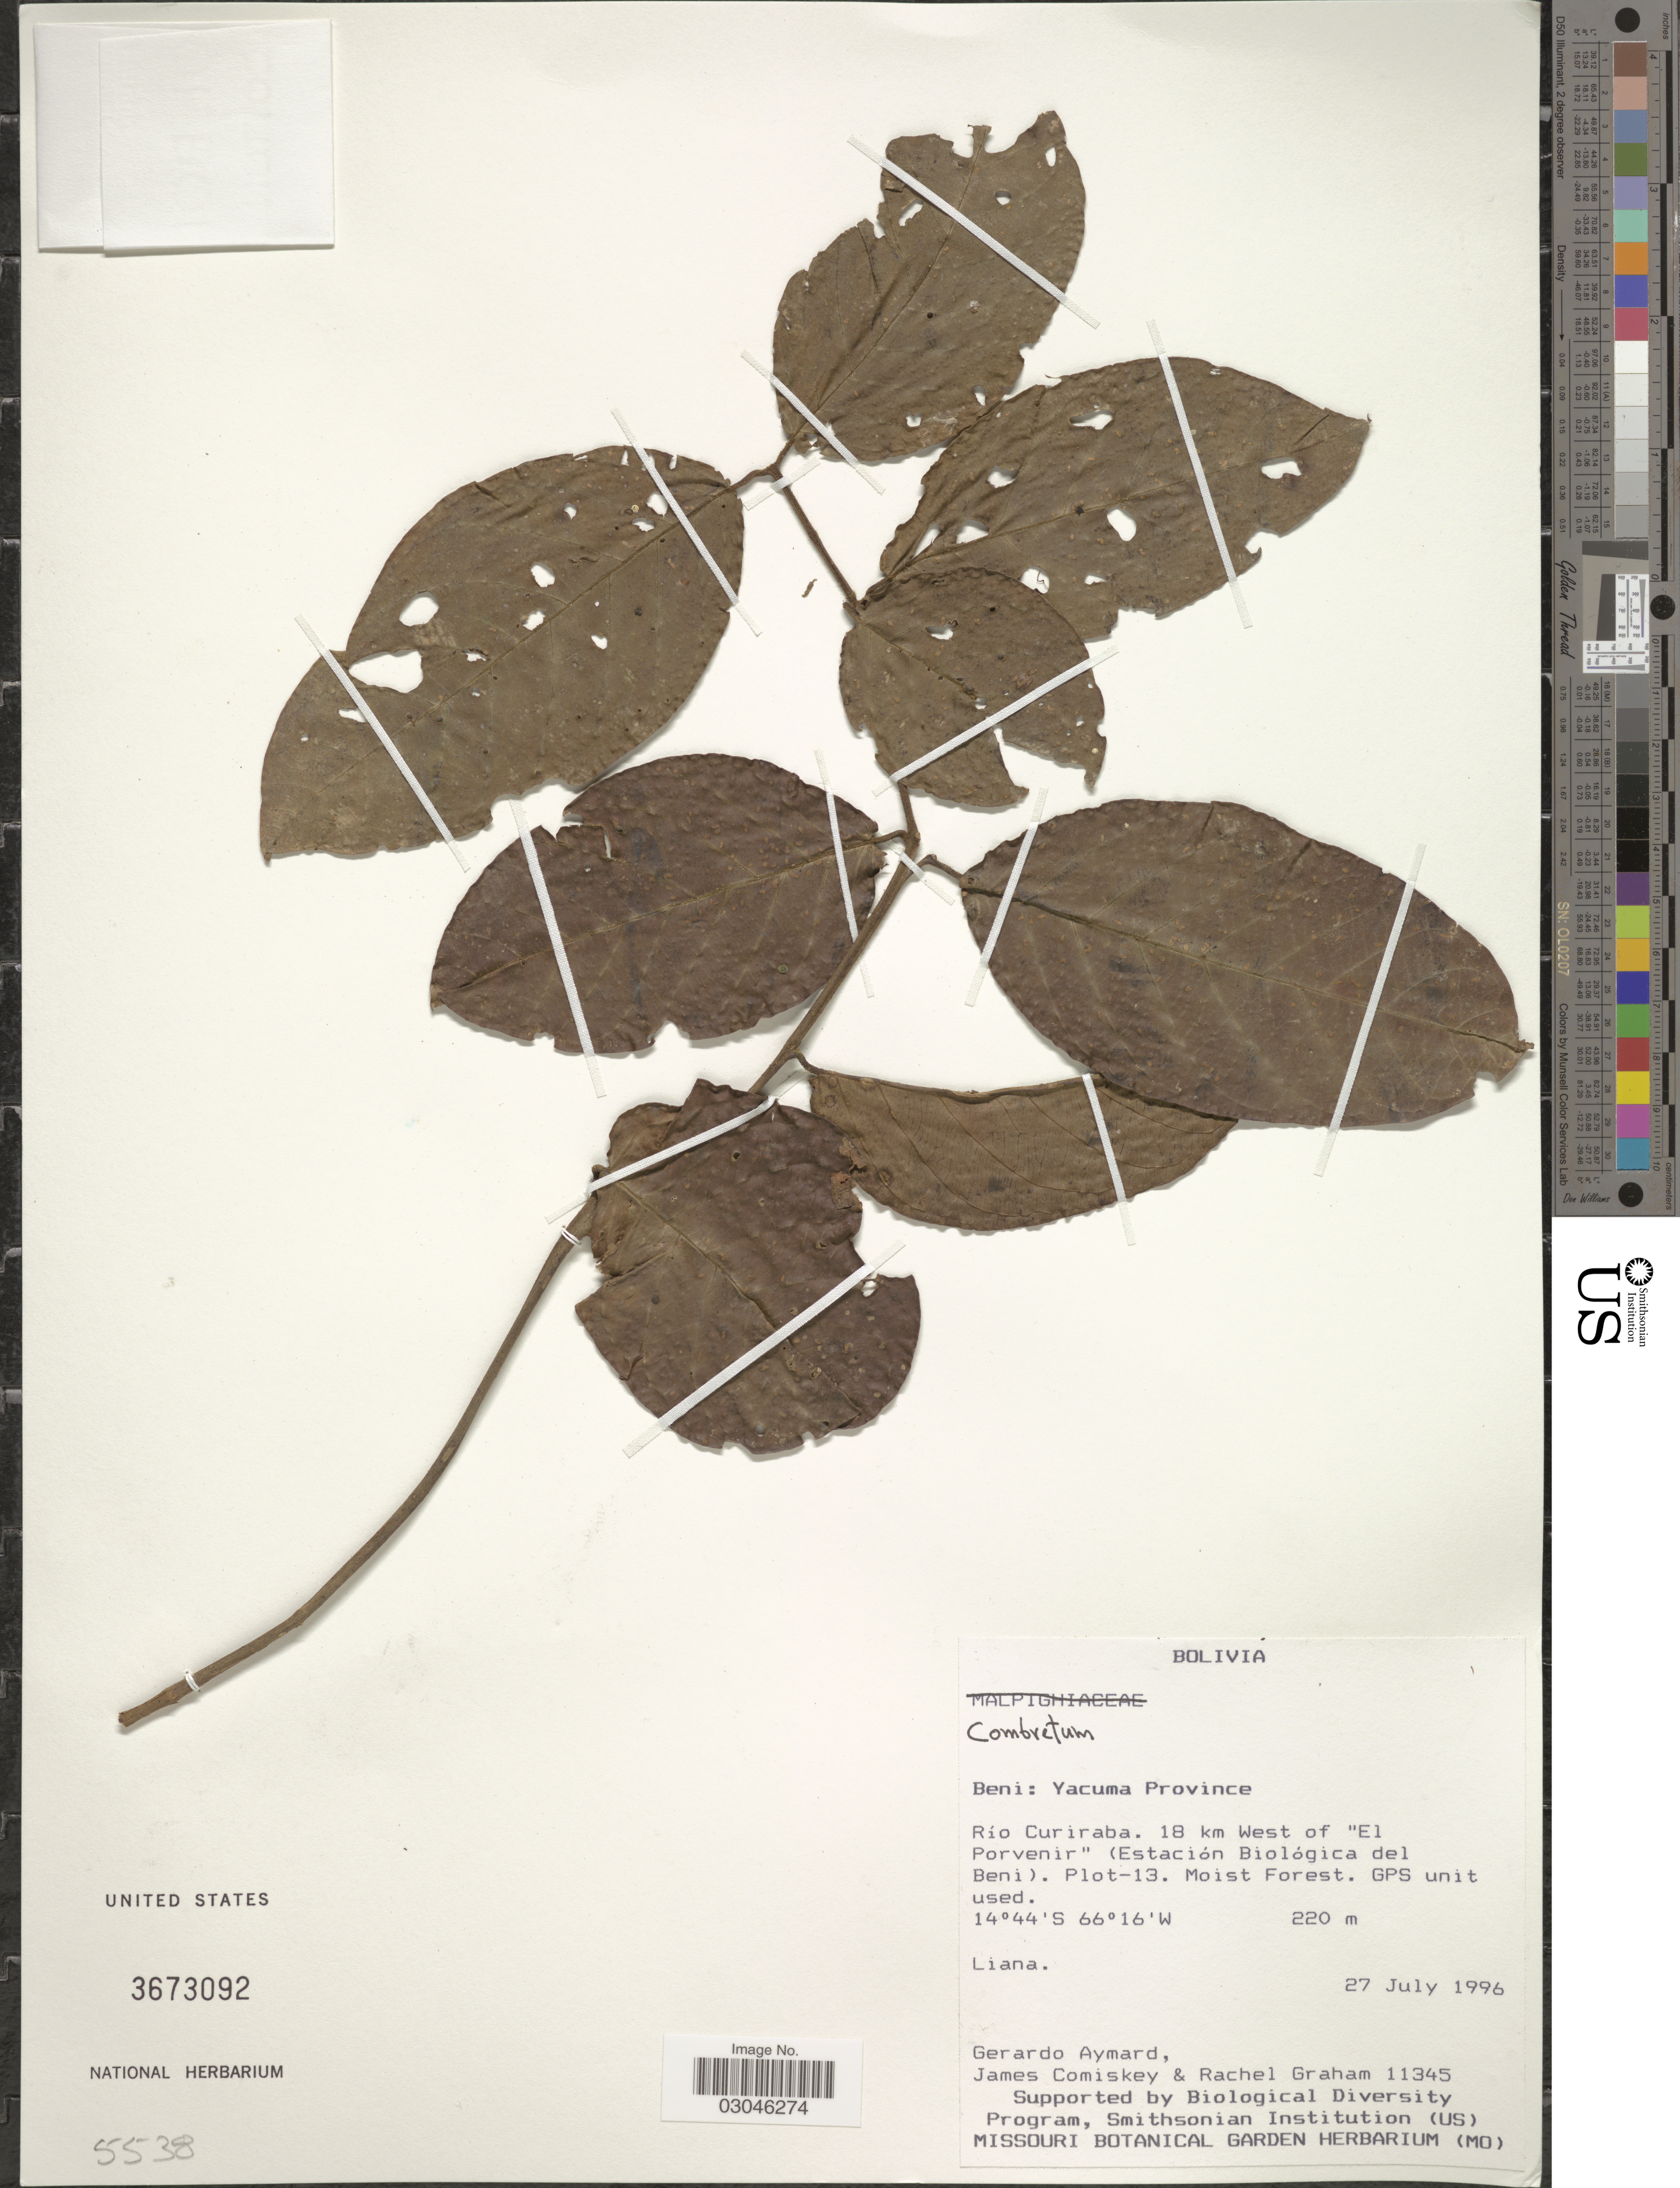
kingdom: Plantae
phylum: Tracheophyta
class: Magnoliopsida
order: Myrtales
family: Combretaceae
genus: Combretum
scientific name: Combretum sp.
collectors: G. A. Aymard, J. A. Comiskey & R. Graham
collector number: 11345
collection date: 1996-07-27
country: Bolivia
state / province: Beni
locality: Yacuma Province. Río Curiraba. 18 km West of "El Porvenir" (Estación Biológica del Beni). Plot-13.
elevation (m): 220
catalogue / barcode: US 3673092